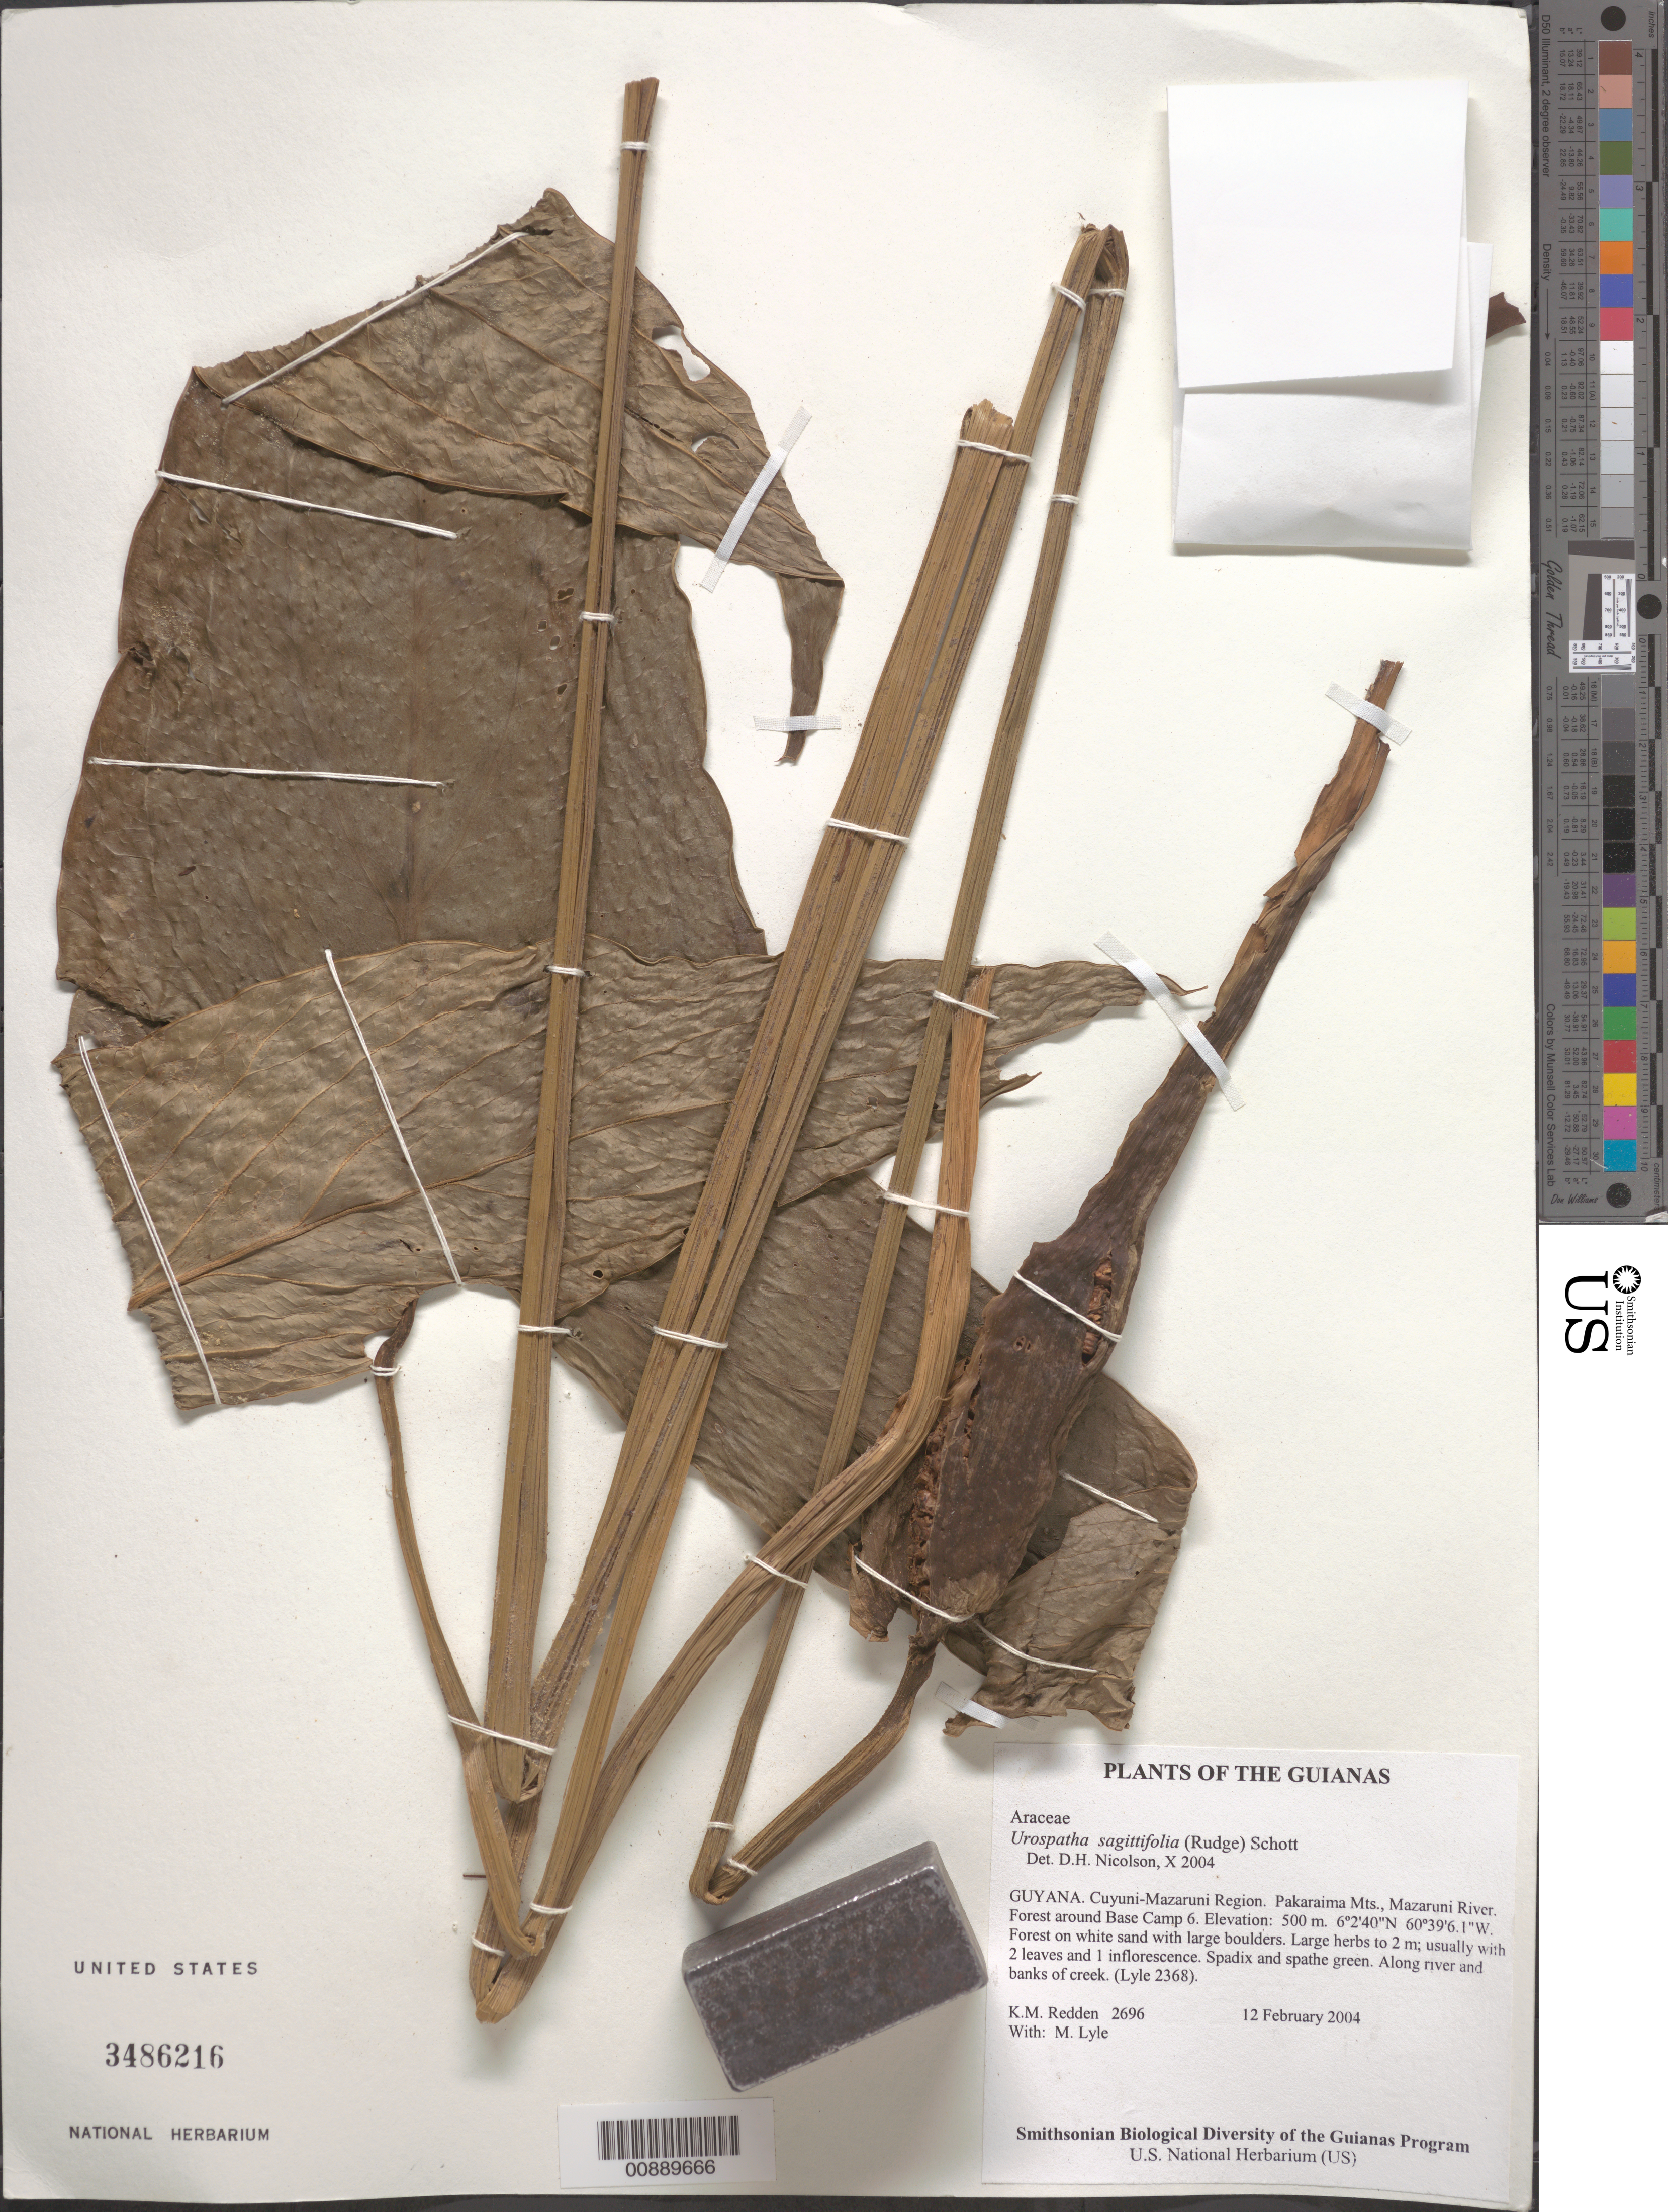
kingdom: Plantae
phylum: Tracheophyta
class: Liliopsida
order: Alismatales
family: Araceae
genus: Urospatha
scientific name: Urospatha sagittifolia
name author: (Rudge) Schott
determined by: Nicolson, Dan H.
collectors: K. M. Redden & M. Lyle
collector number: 2696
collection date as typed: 12 February 2004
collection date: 2004-02-12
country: Guyana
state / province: Cuyuni-Mazaruni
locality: Pakaraima Mts., Mazaruni River. Forest around Base Camp 6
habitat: Forest on white sand with large boulders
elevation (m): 500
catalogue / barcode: US 3486216